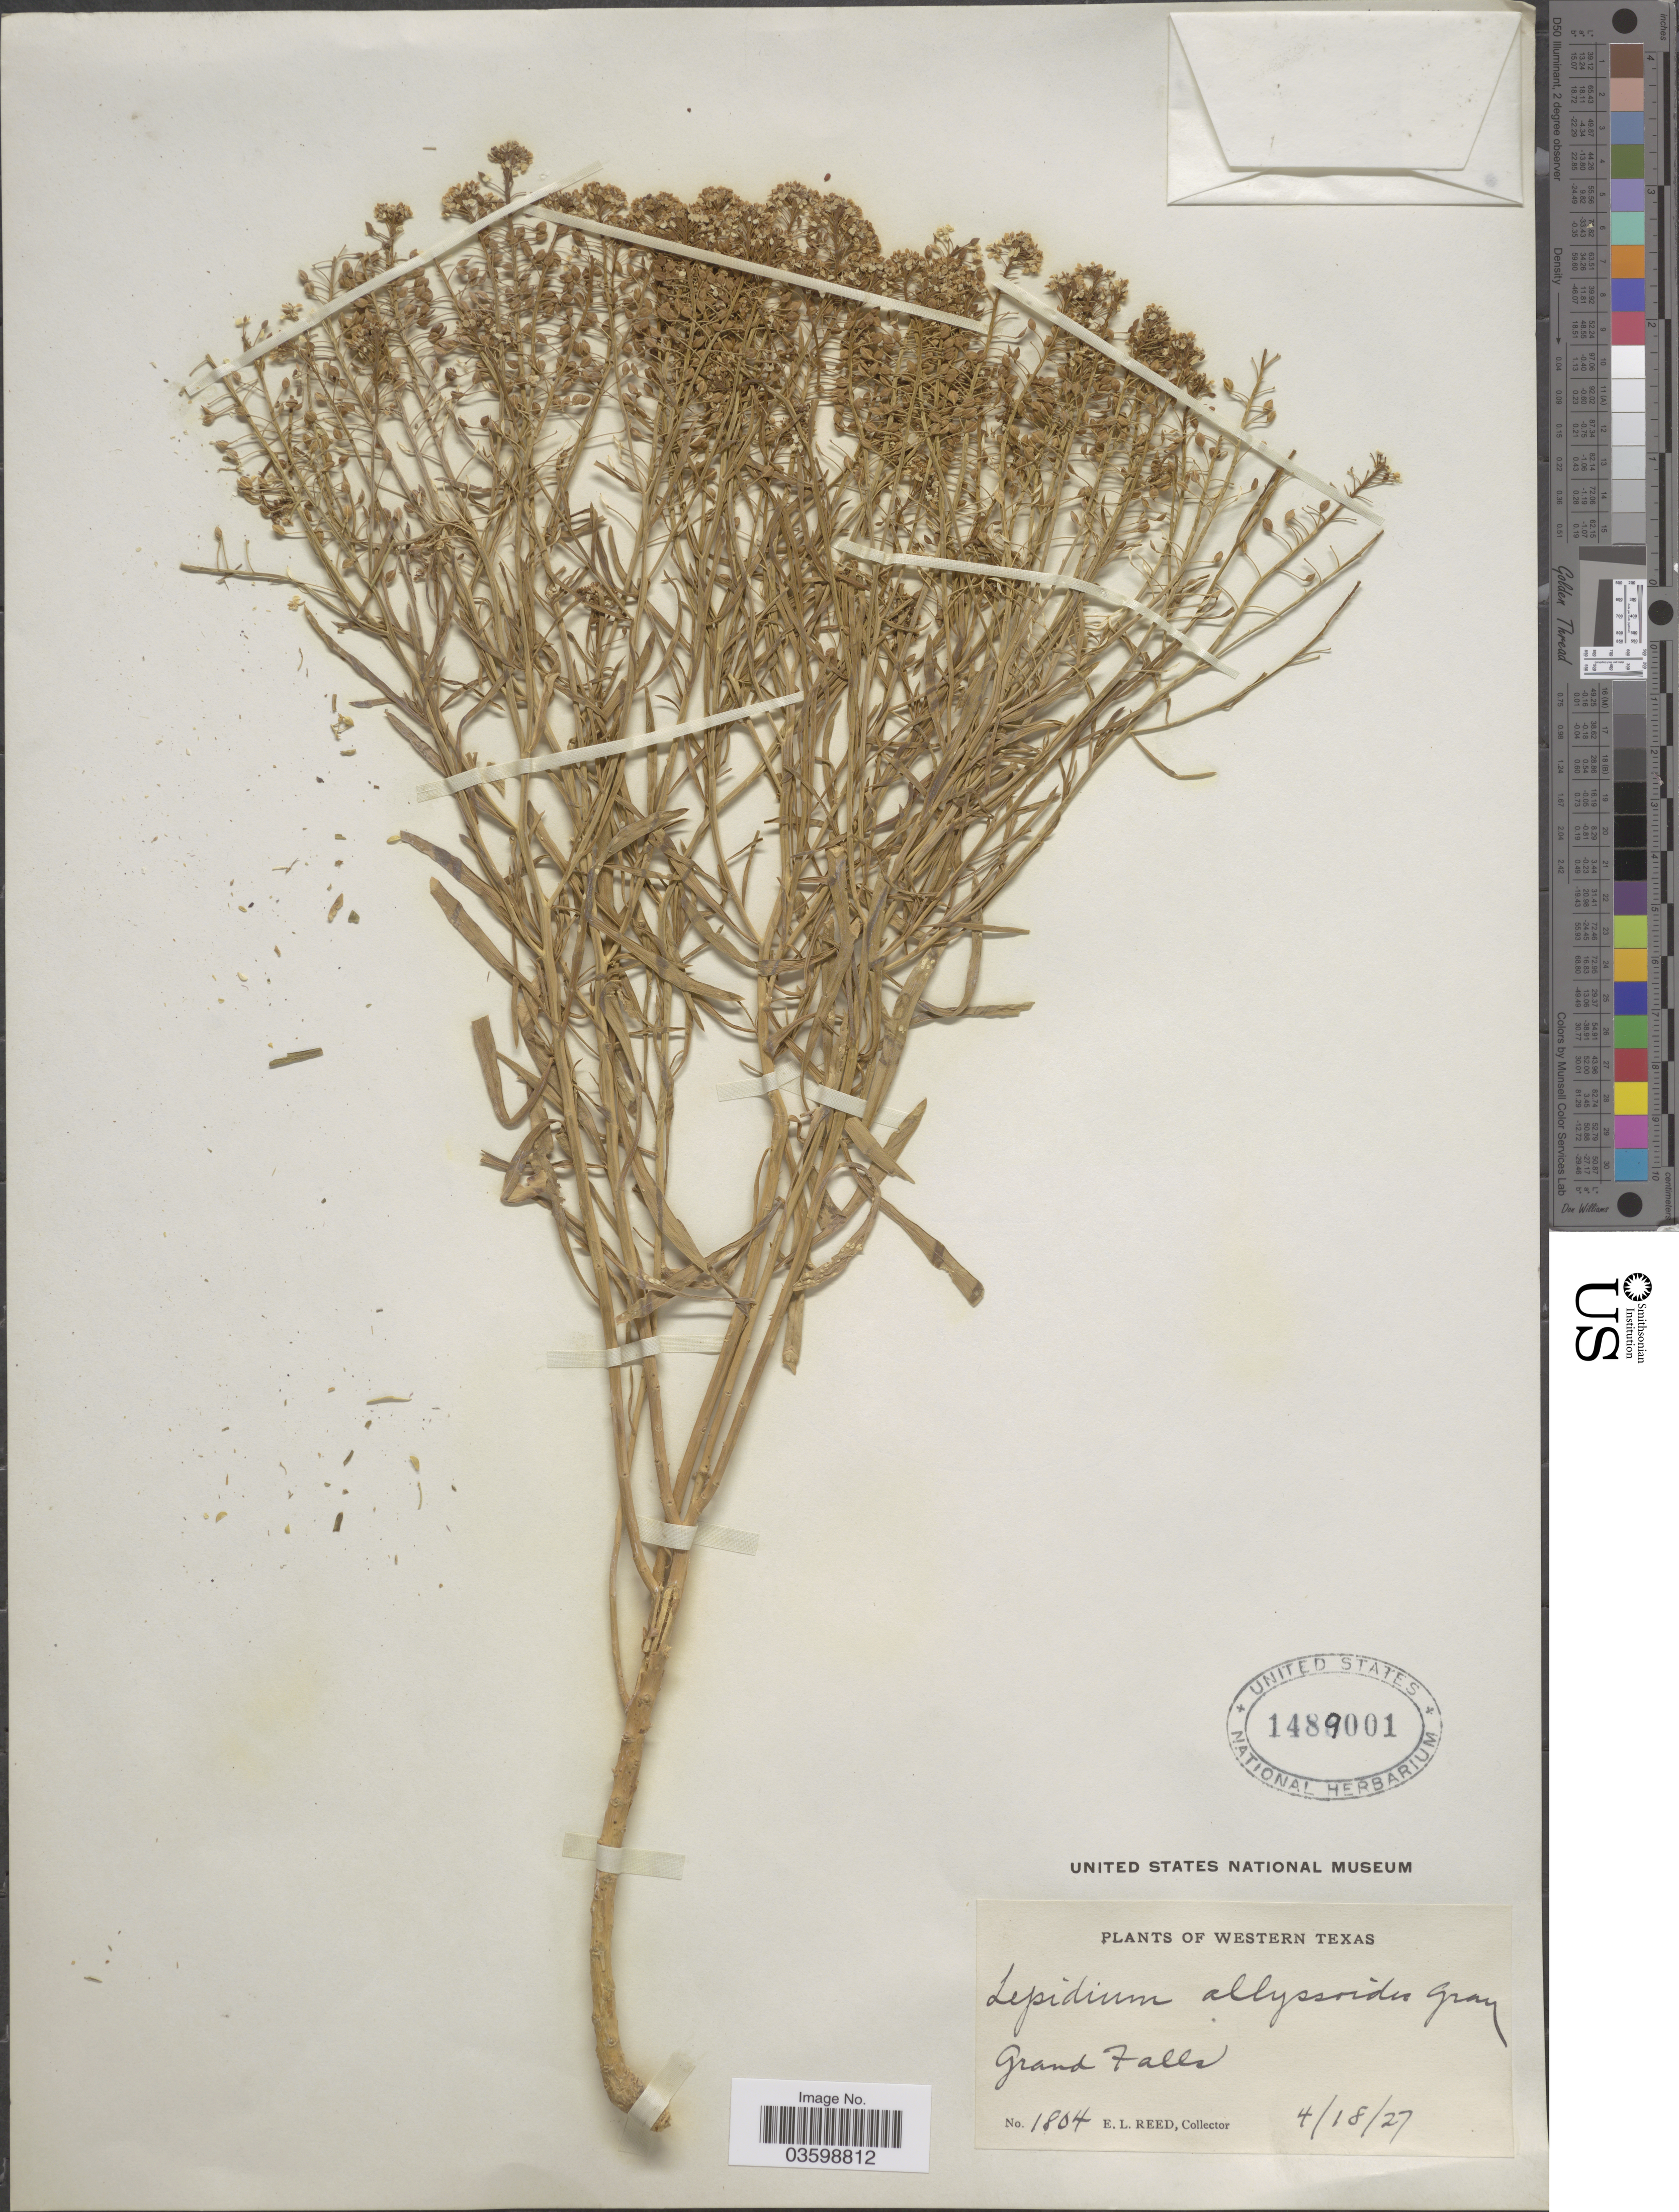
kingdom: Plantae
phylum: Tracheophyta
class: Magnoliopsida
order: Brassicales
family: Brassicaceae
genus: Lepidium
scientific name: Lepidium montanum var. alyssoides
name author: (A. Gray) M.E. Jones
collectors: E. Reed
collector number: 1804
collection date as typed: Transcribed d/m/y: 18/4/27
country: United States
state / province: Texas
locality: Western Texas. Grand Falls.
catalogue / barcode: US 1489001